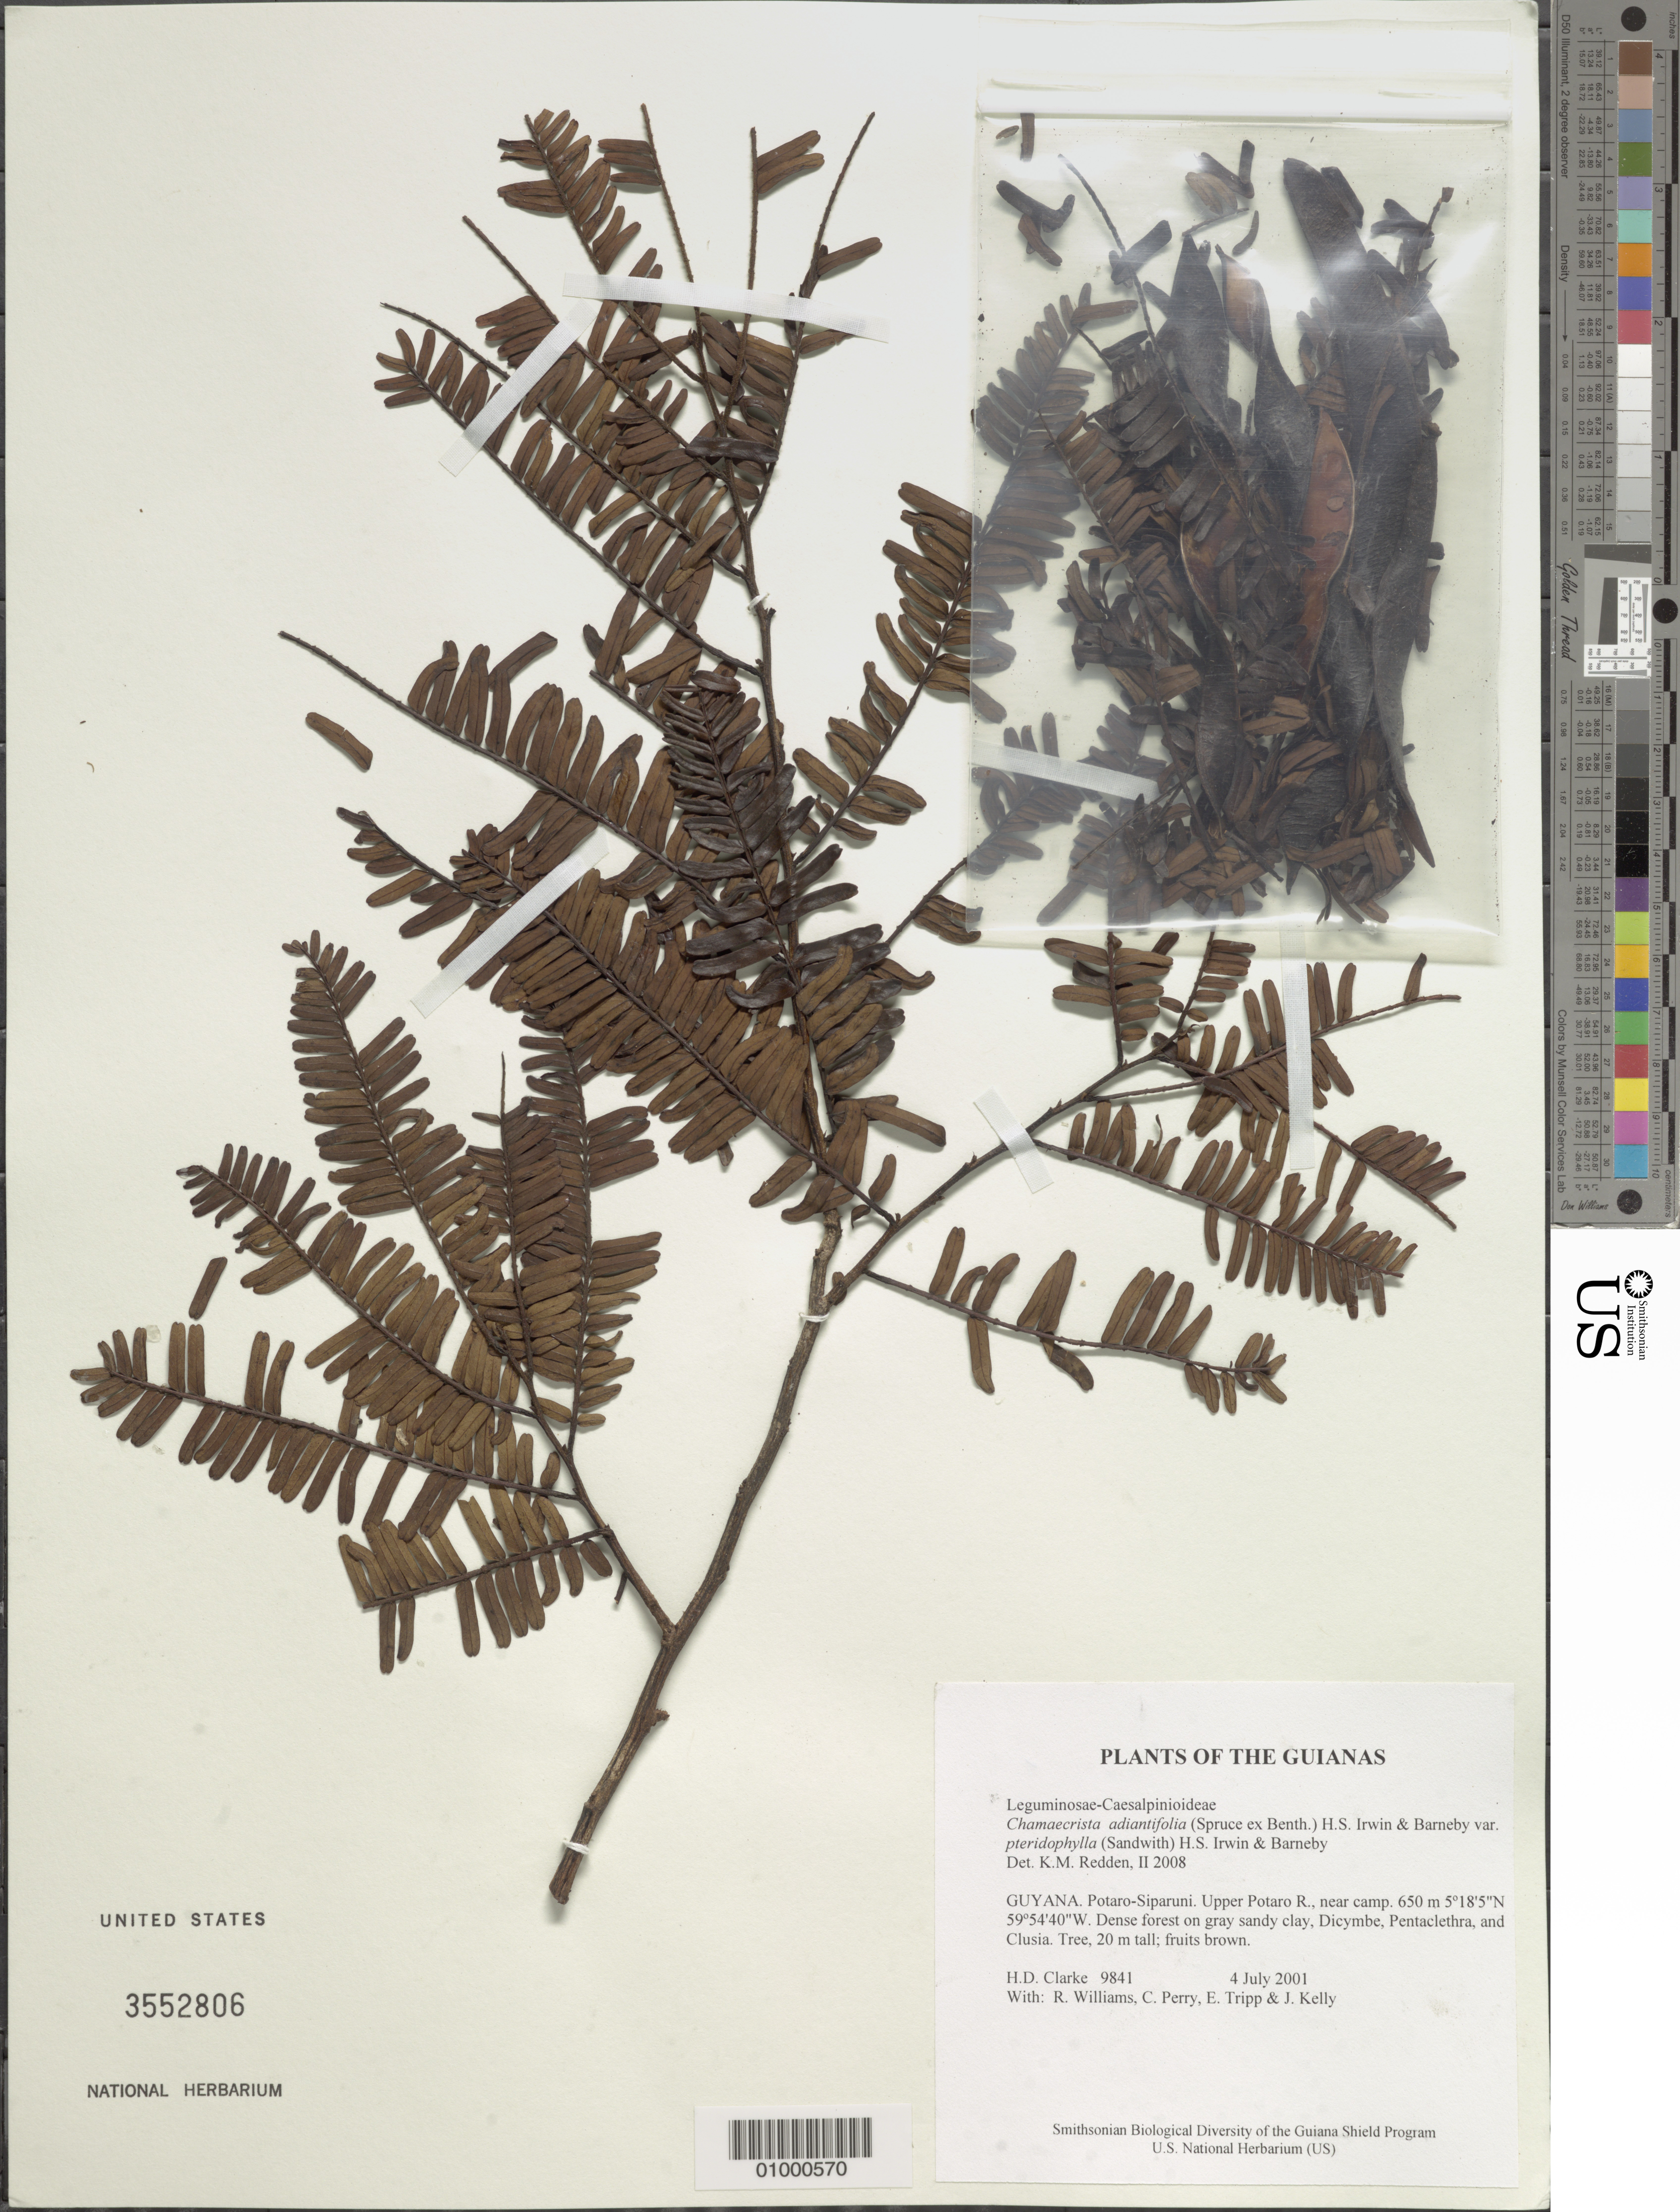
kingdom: Plantae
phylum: Tracheophyta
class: Magnoliopsida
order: Fabales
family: Fabaceae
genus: Chamaecrista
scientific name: Chamaecrista adiantifolia var. pteridophylla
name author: (Sandwith) H.S. Irwin & Barneby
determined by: Redden, K. M.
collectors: H. D. Clarke, R. Williams, C. Perry, E. Tripp & J. Kelly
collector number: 9841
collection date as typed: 4 July 2001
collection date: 2001-07-04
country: Guyana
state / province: Potaro-Siparuni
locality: Upper Potaro R., near camp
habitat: Dense forest on gray sandy clay, Dicymbe, Pentaclethra, and Clusia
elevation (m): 650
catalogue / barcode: US 3552806